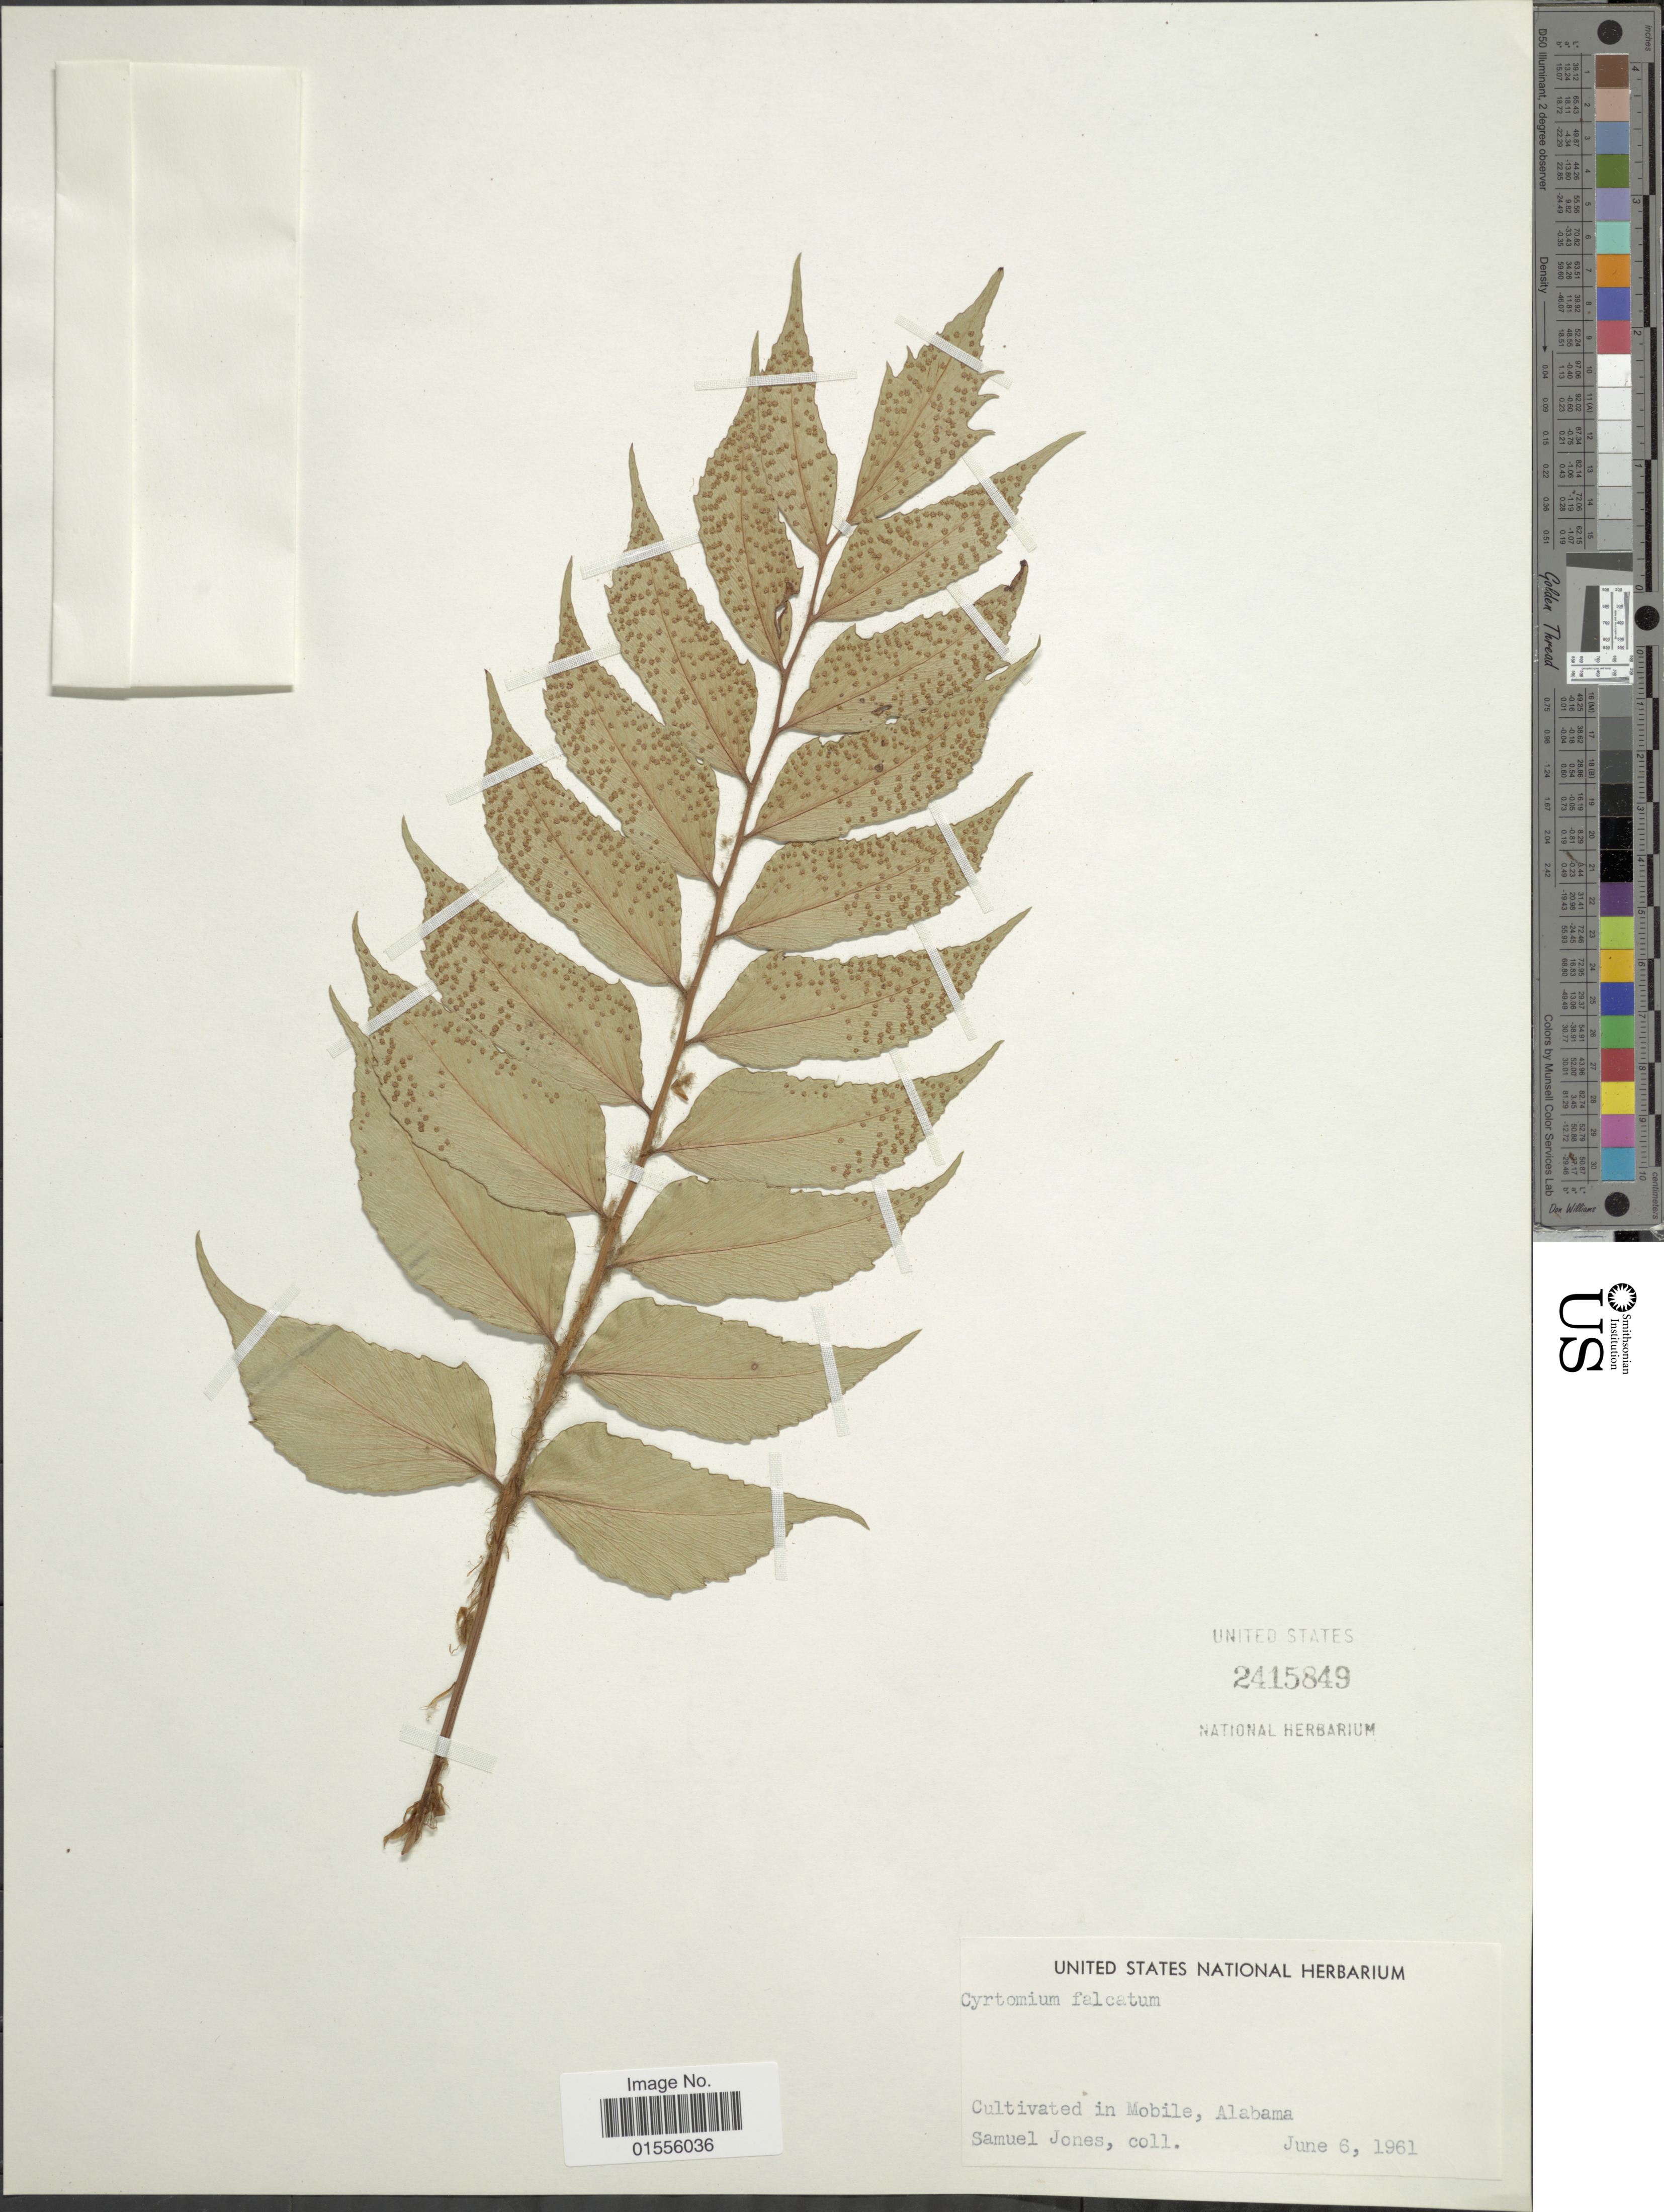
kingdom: Plantae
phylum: Tracheophyta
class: Polypodiopsida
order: Polypodiales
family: Dryopteridaceae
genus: Cyrtomium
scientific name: Cyrtomium falcatum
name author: (L. f.) C. Presl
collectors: S. Jones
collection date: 1961-06-06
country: United States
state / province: Alabama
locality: Cultivated in Mobile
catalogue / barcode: US 2415849